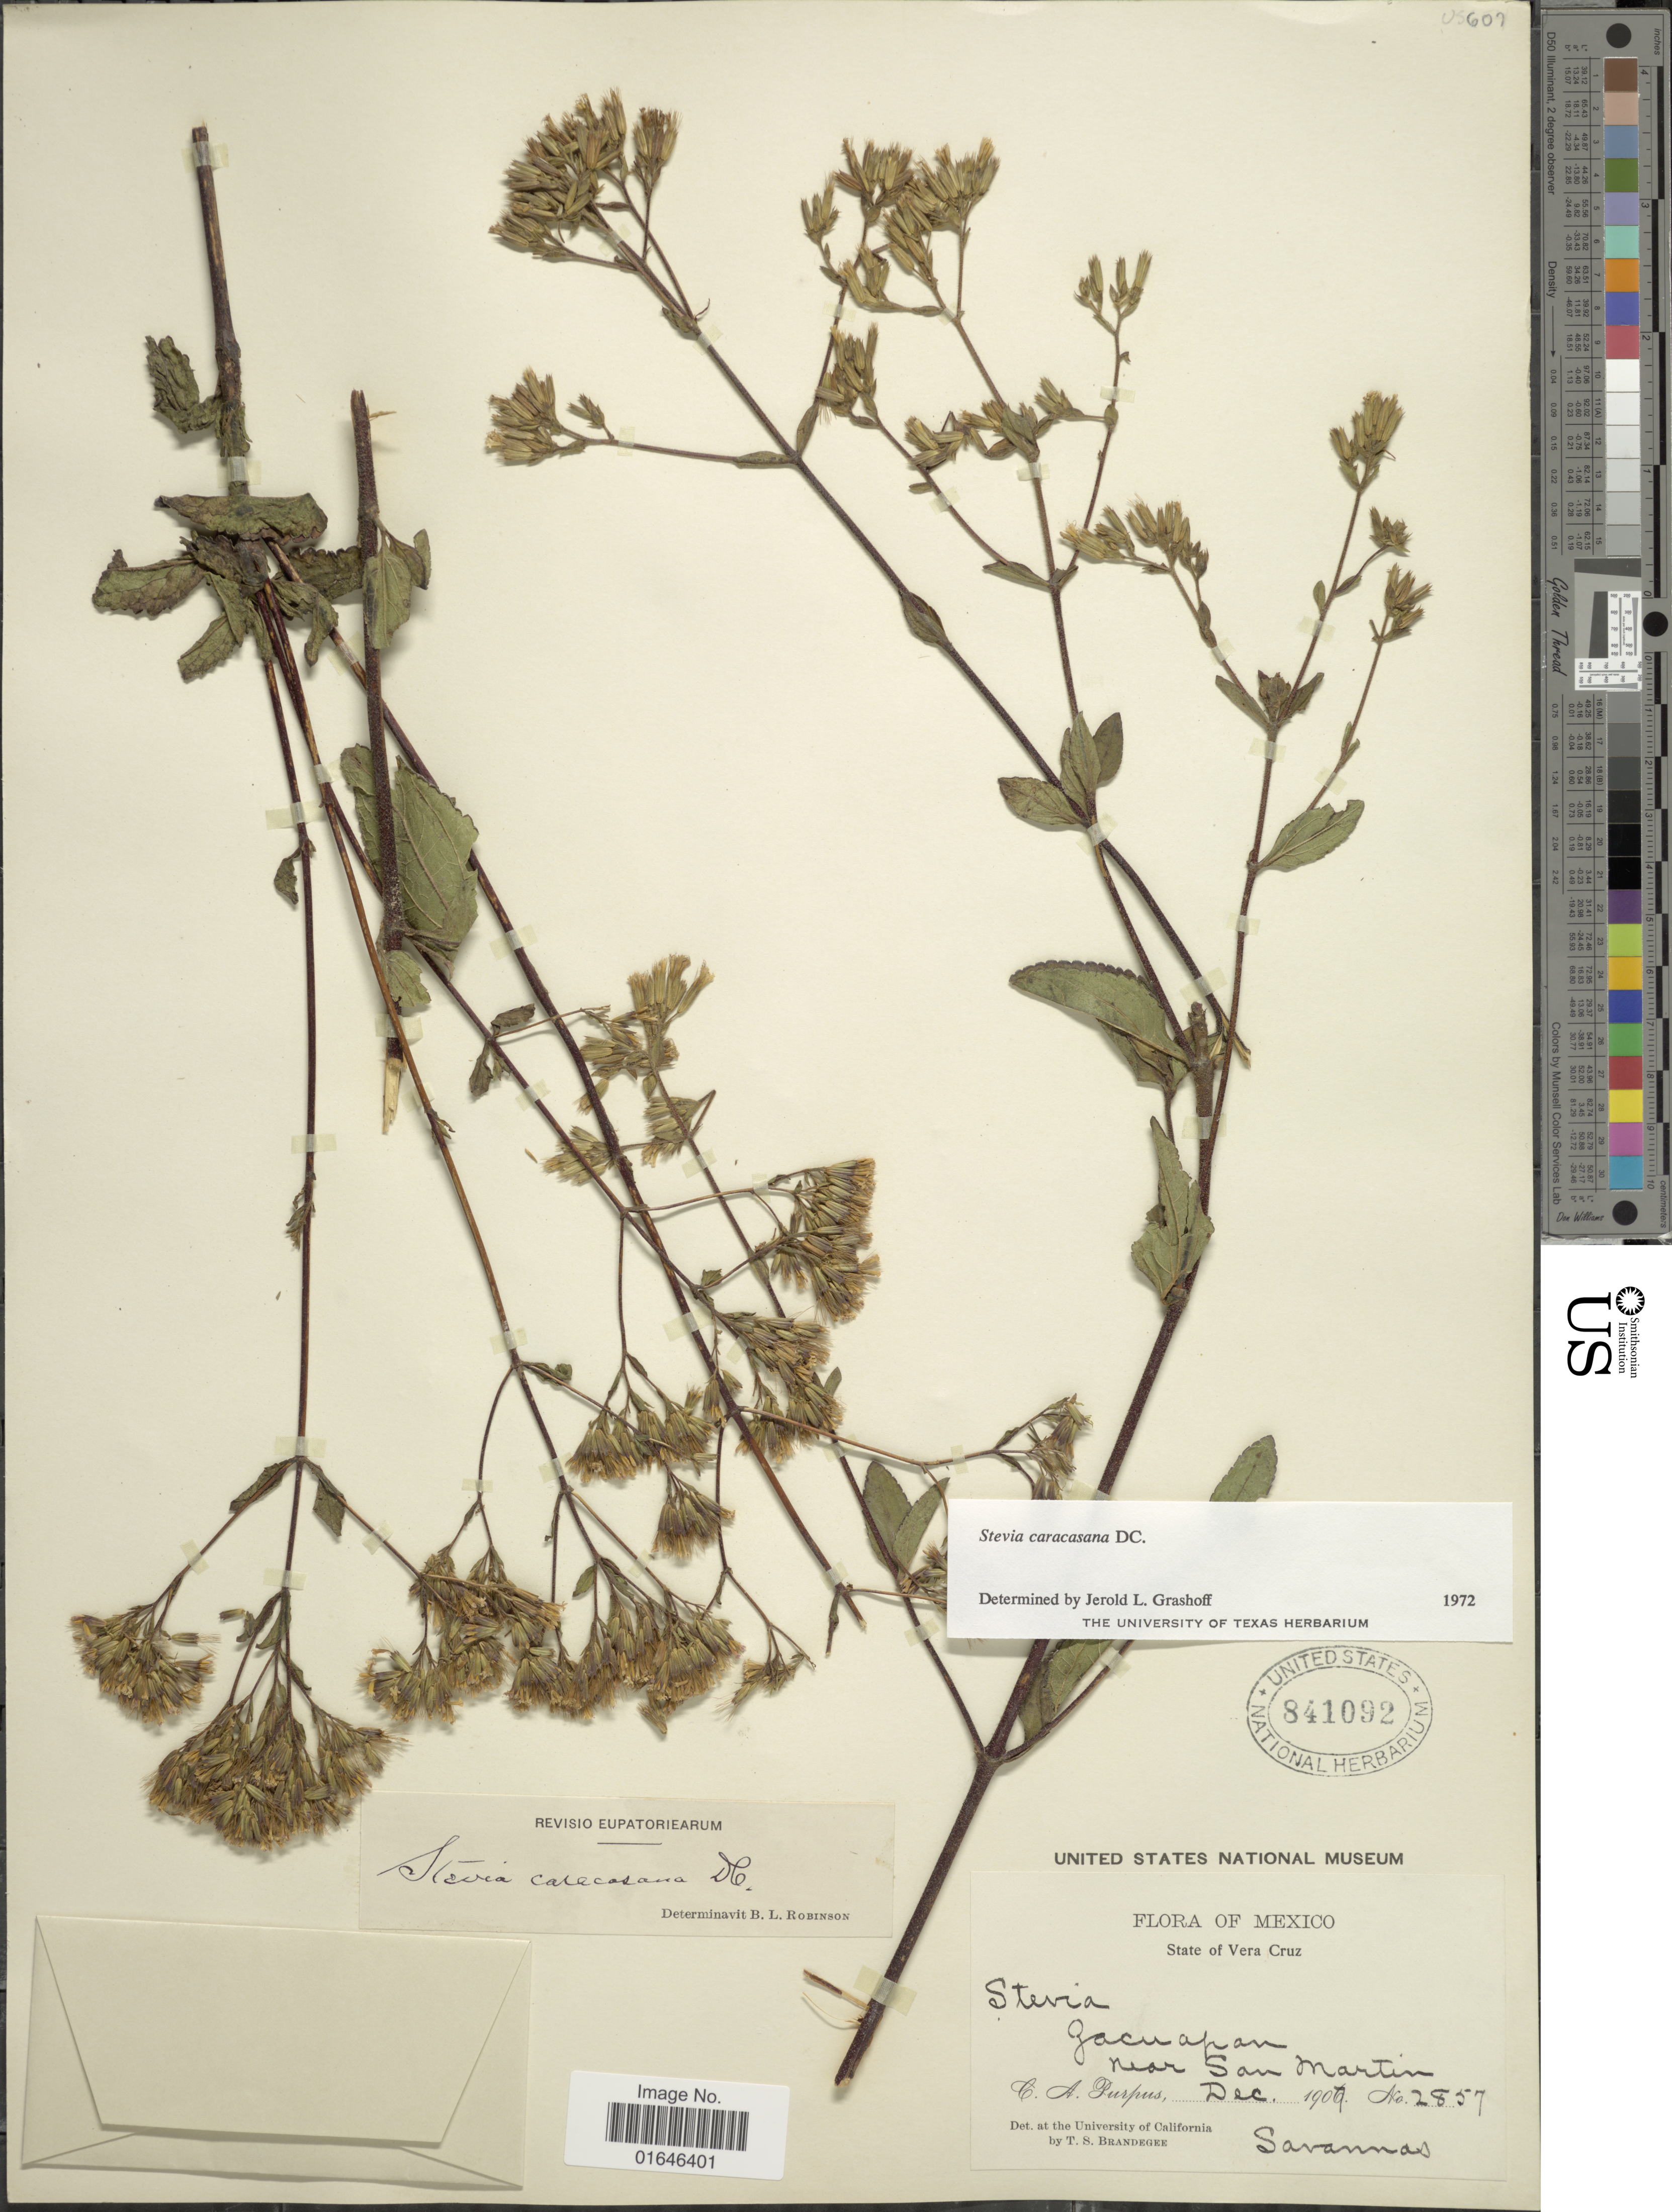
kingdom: Plantae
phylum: Tracheophyta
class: Magnoliopsida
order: Asterales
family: Asteraceae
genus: Stevia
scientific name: Stevia caracasana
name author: DC.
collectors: C. A. Purpus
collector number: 2857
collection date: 1909-12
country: Mexico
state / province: Veracruz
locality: State of Vera Cruz, Zacuapan, near San Martin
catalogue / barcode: US 841092